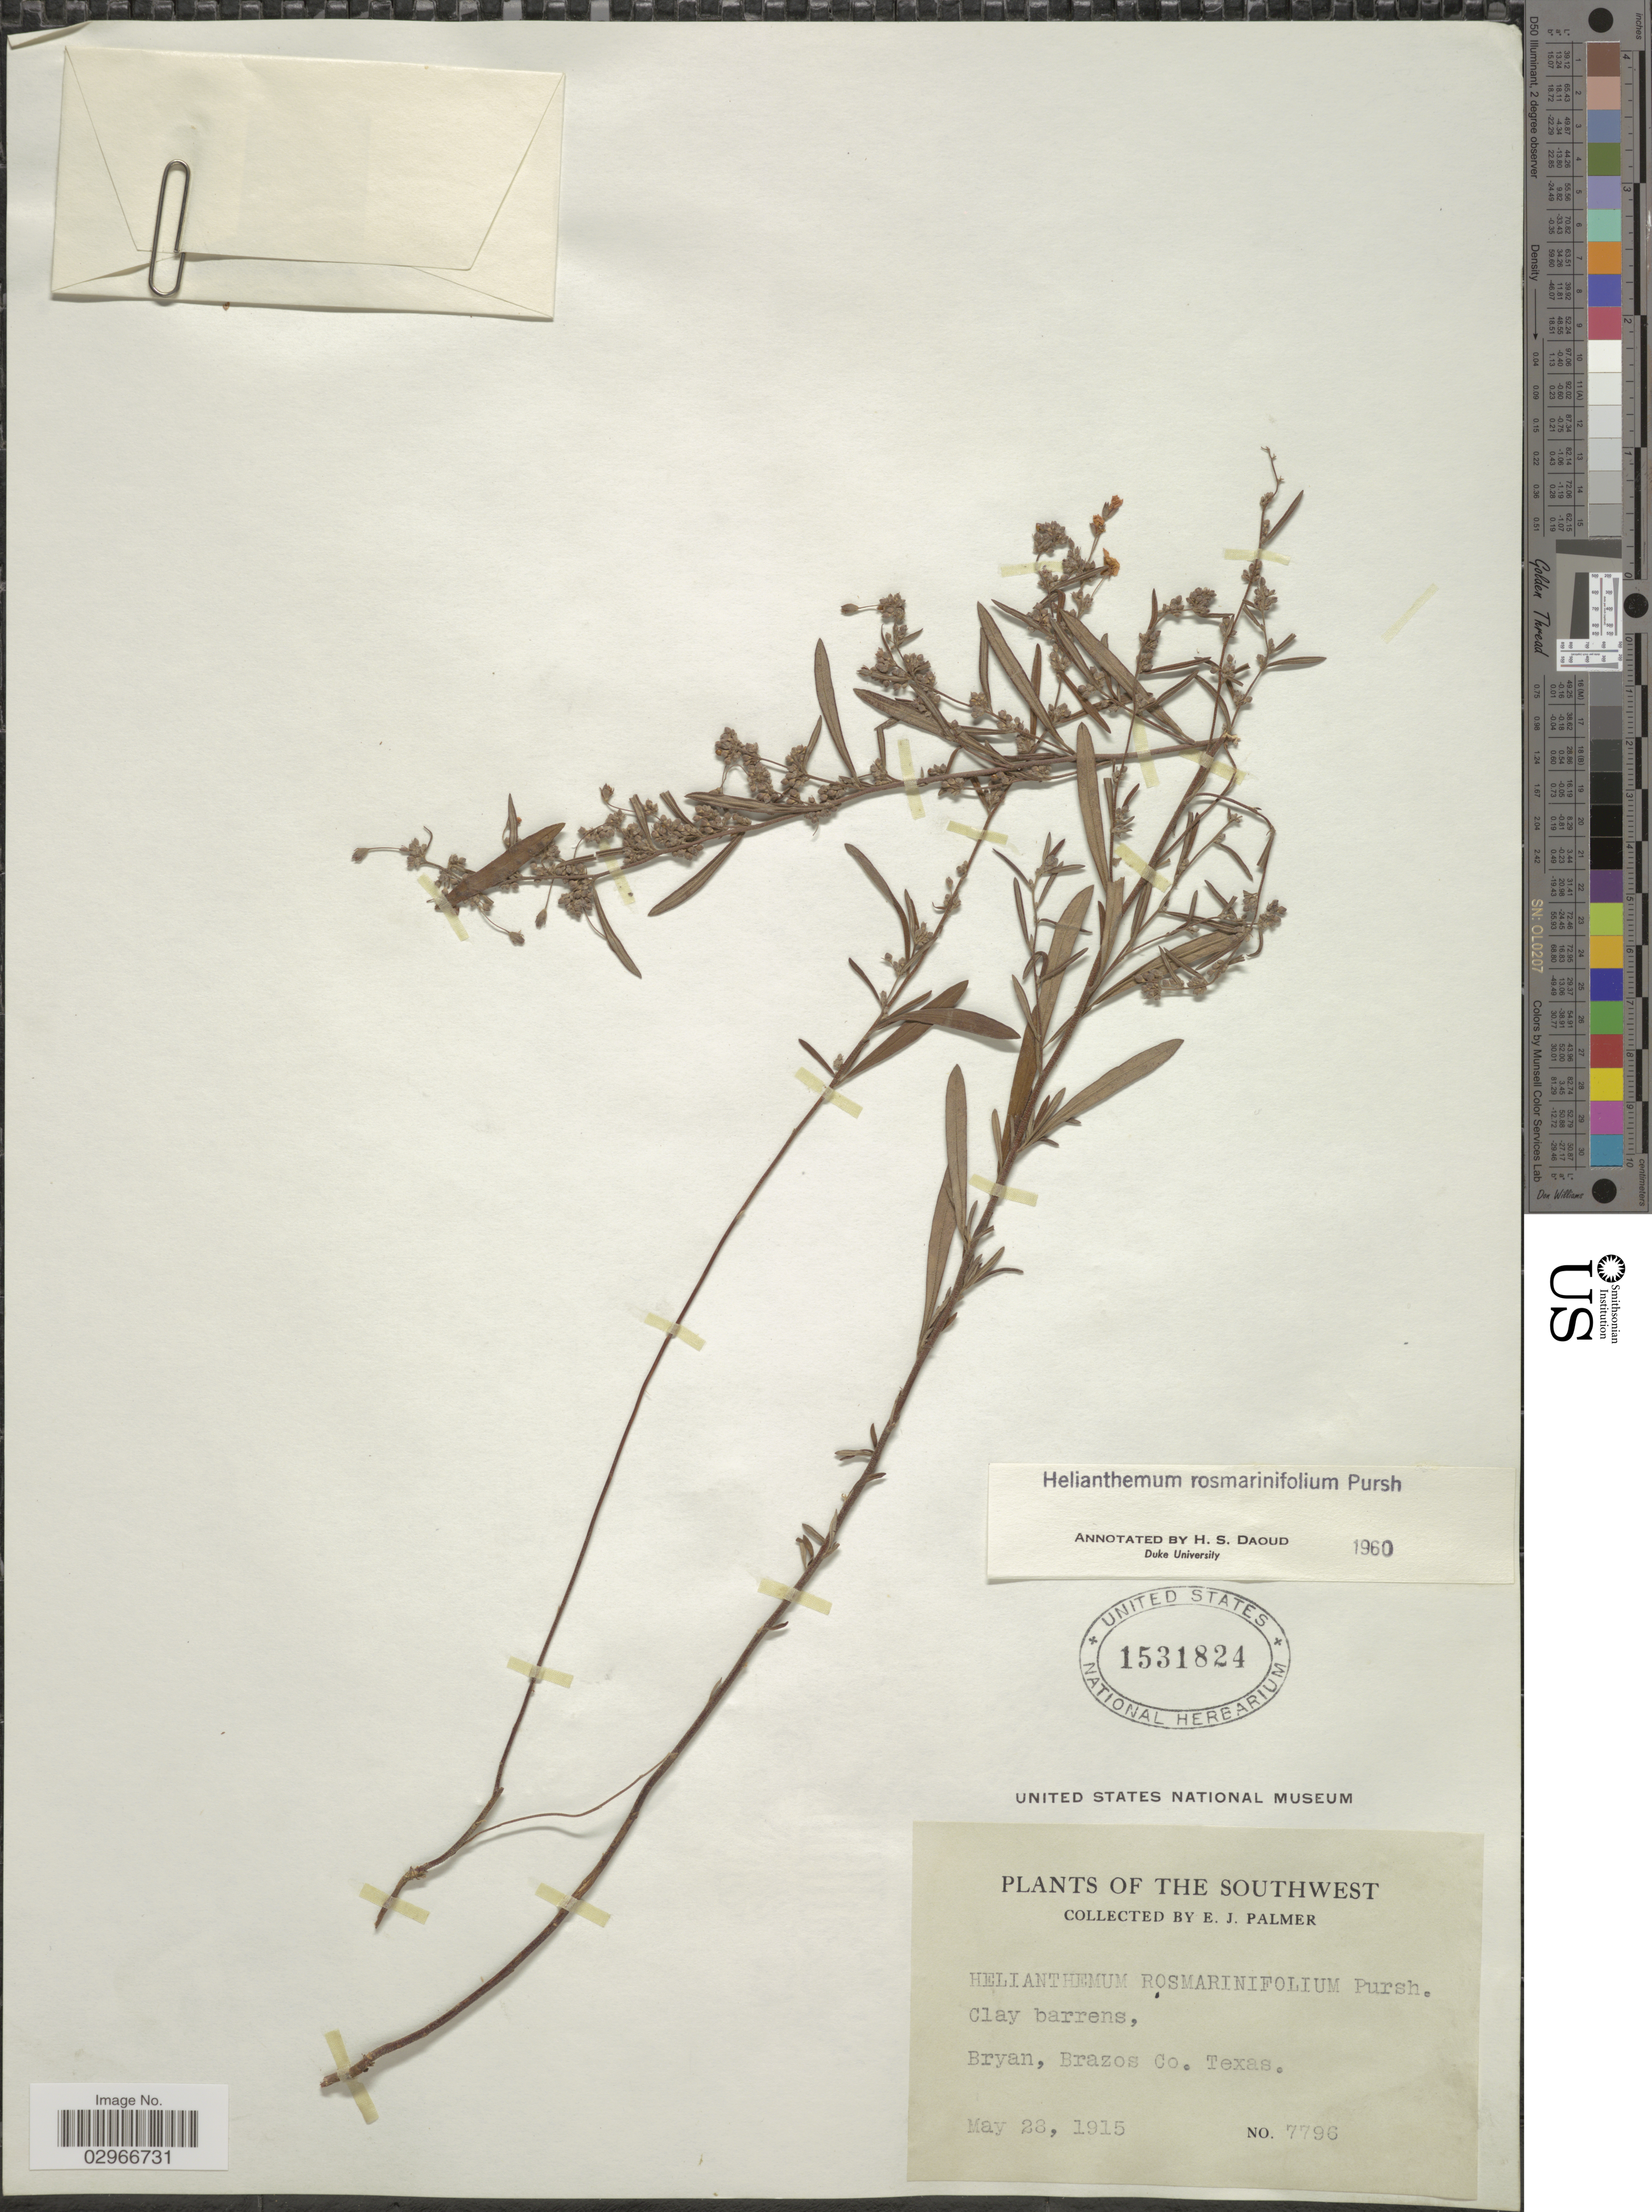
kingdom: Plantae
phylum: Tracheophyta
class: Magnoliopsida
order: Malvales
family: Cistaceae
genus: Helianthemum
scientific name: Helianthemum rosmarinifolium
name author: Pursh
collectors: E. J. Palmer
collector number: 7796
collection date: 1915-05-28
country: United States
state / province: Texas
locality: The Southwest, Bryan, Brazos Co.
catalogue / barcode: US 1531824